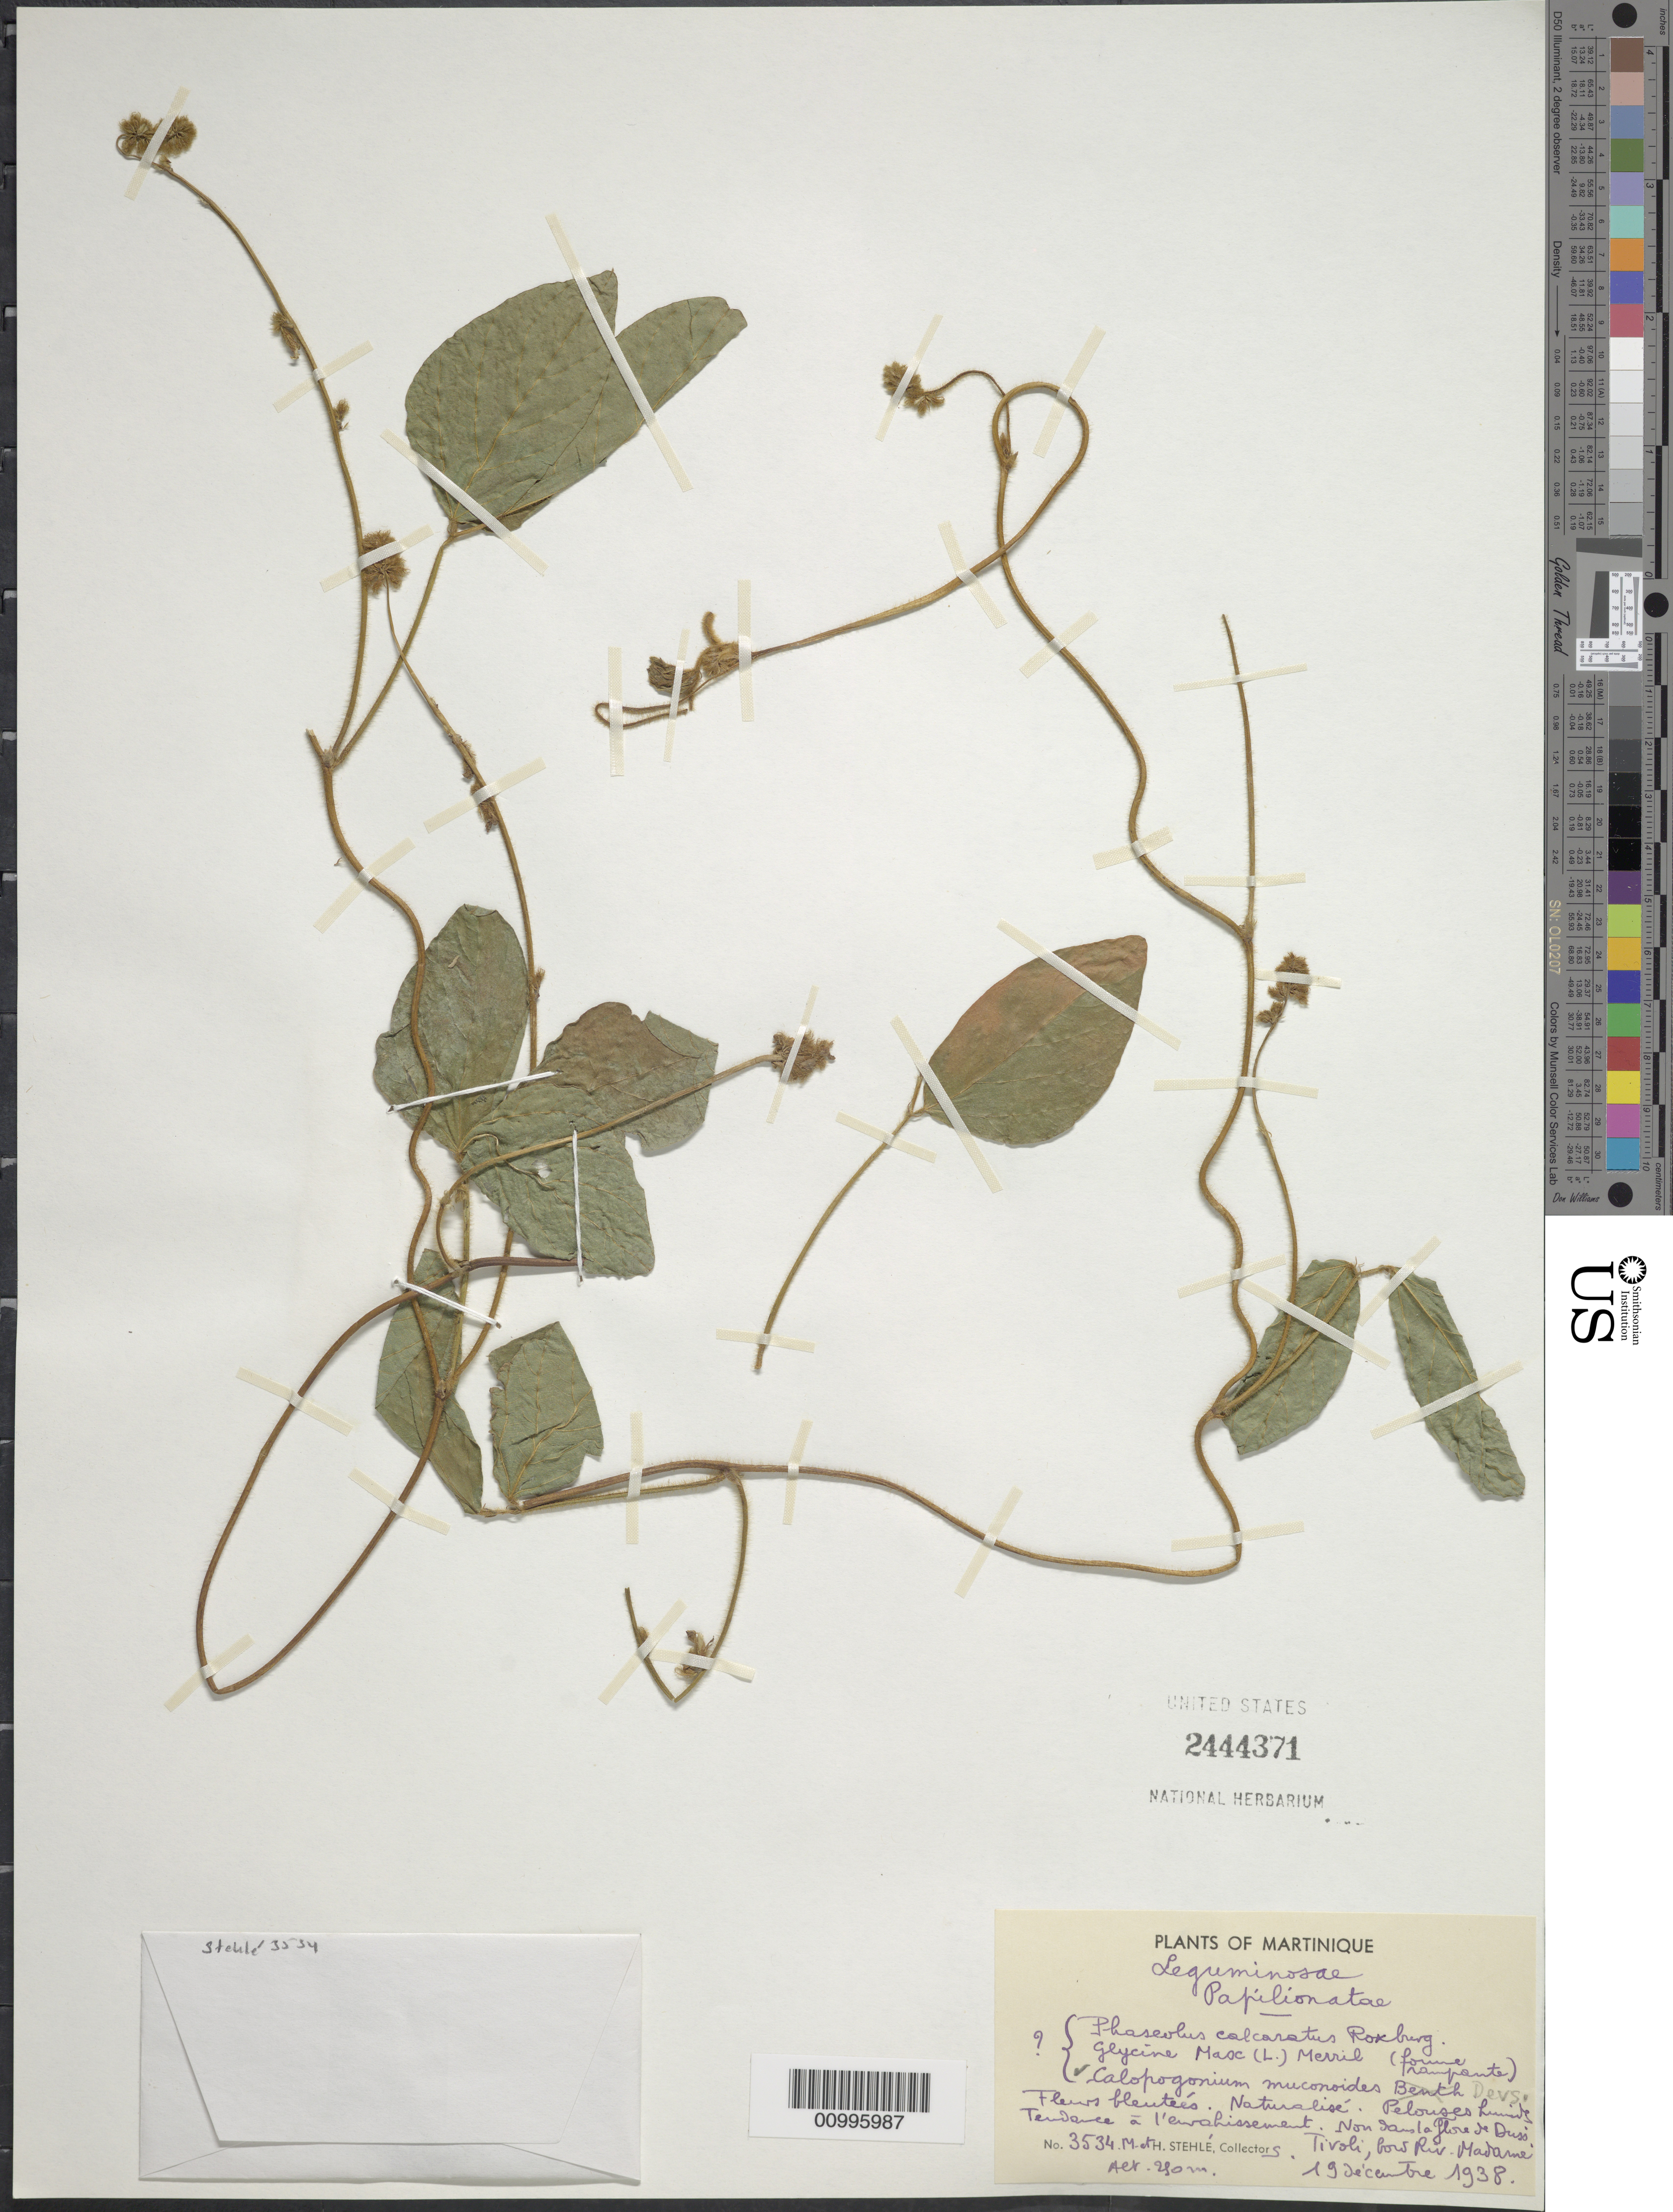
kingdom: Plantae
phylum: Tracheophyta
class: Magnoliopsida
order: Fabales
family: Fabaceae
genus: Calopogonium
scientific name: Calopogonium mucunoides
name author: Desv.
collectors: H. Stehlé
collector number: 3534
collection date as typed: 19 Dec 1938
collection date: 1938-12-19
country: Martinique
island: Martinique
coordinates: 0 N, 0 E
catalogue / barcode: US 2444371